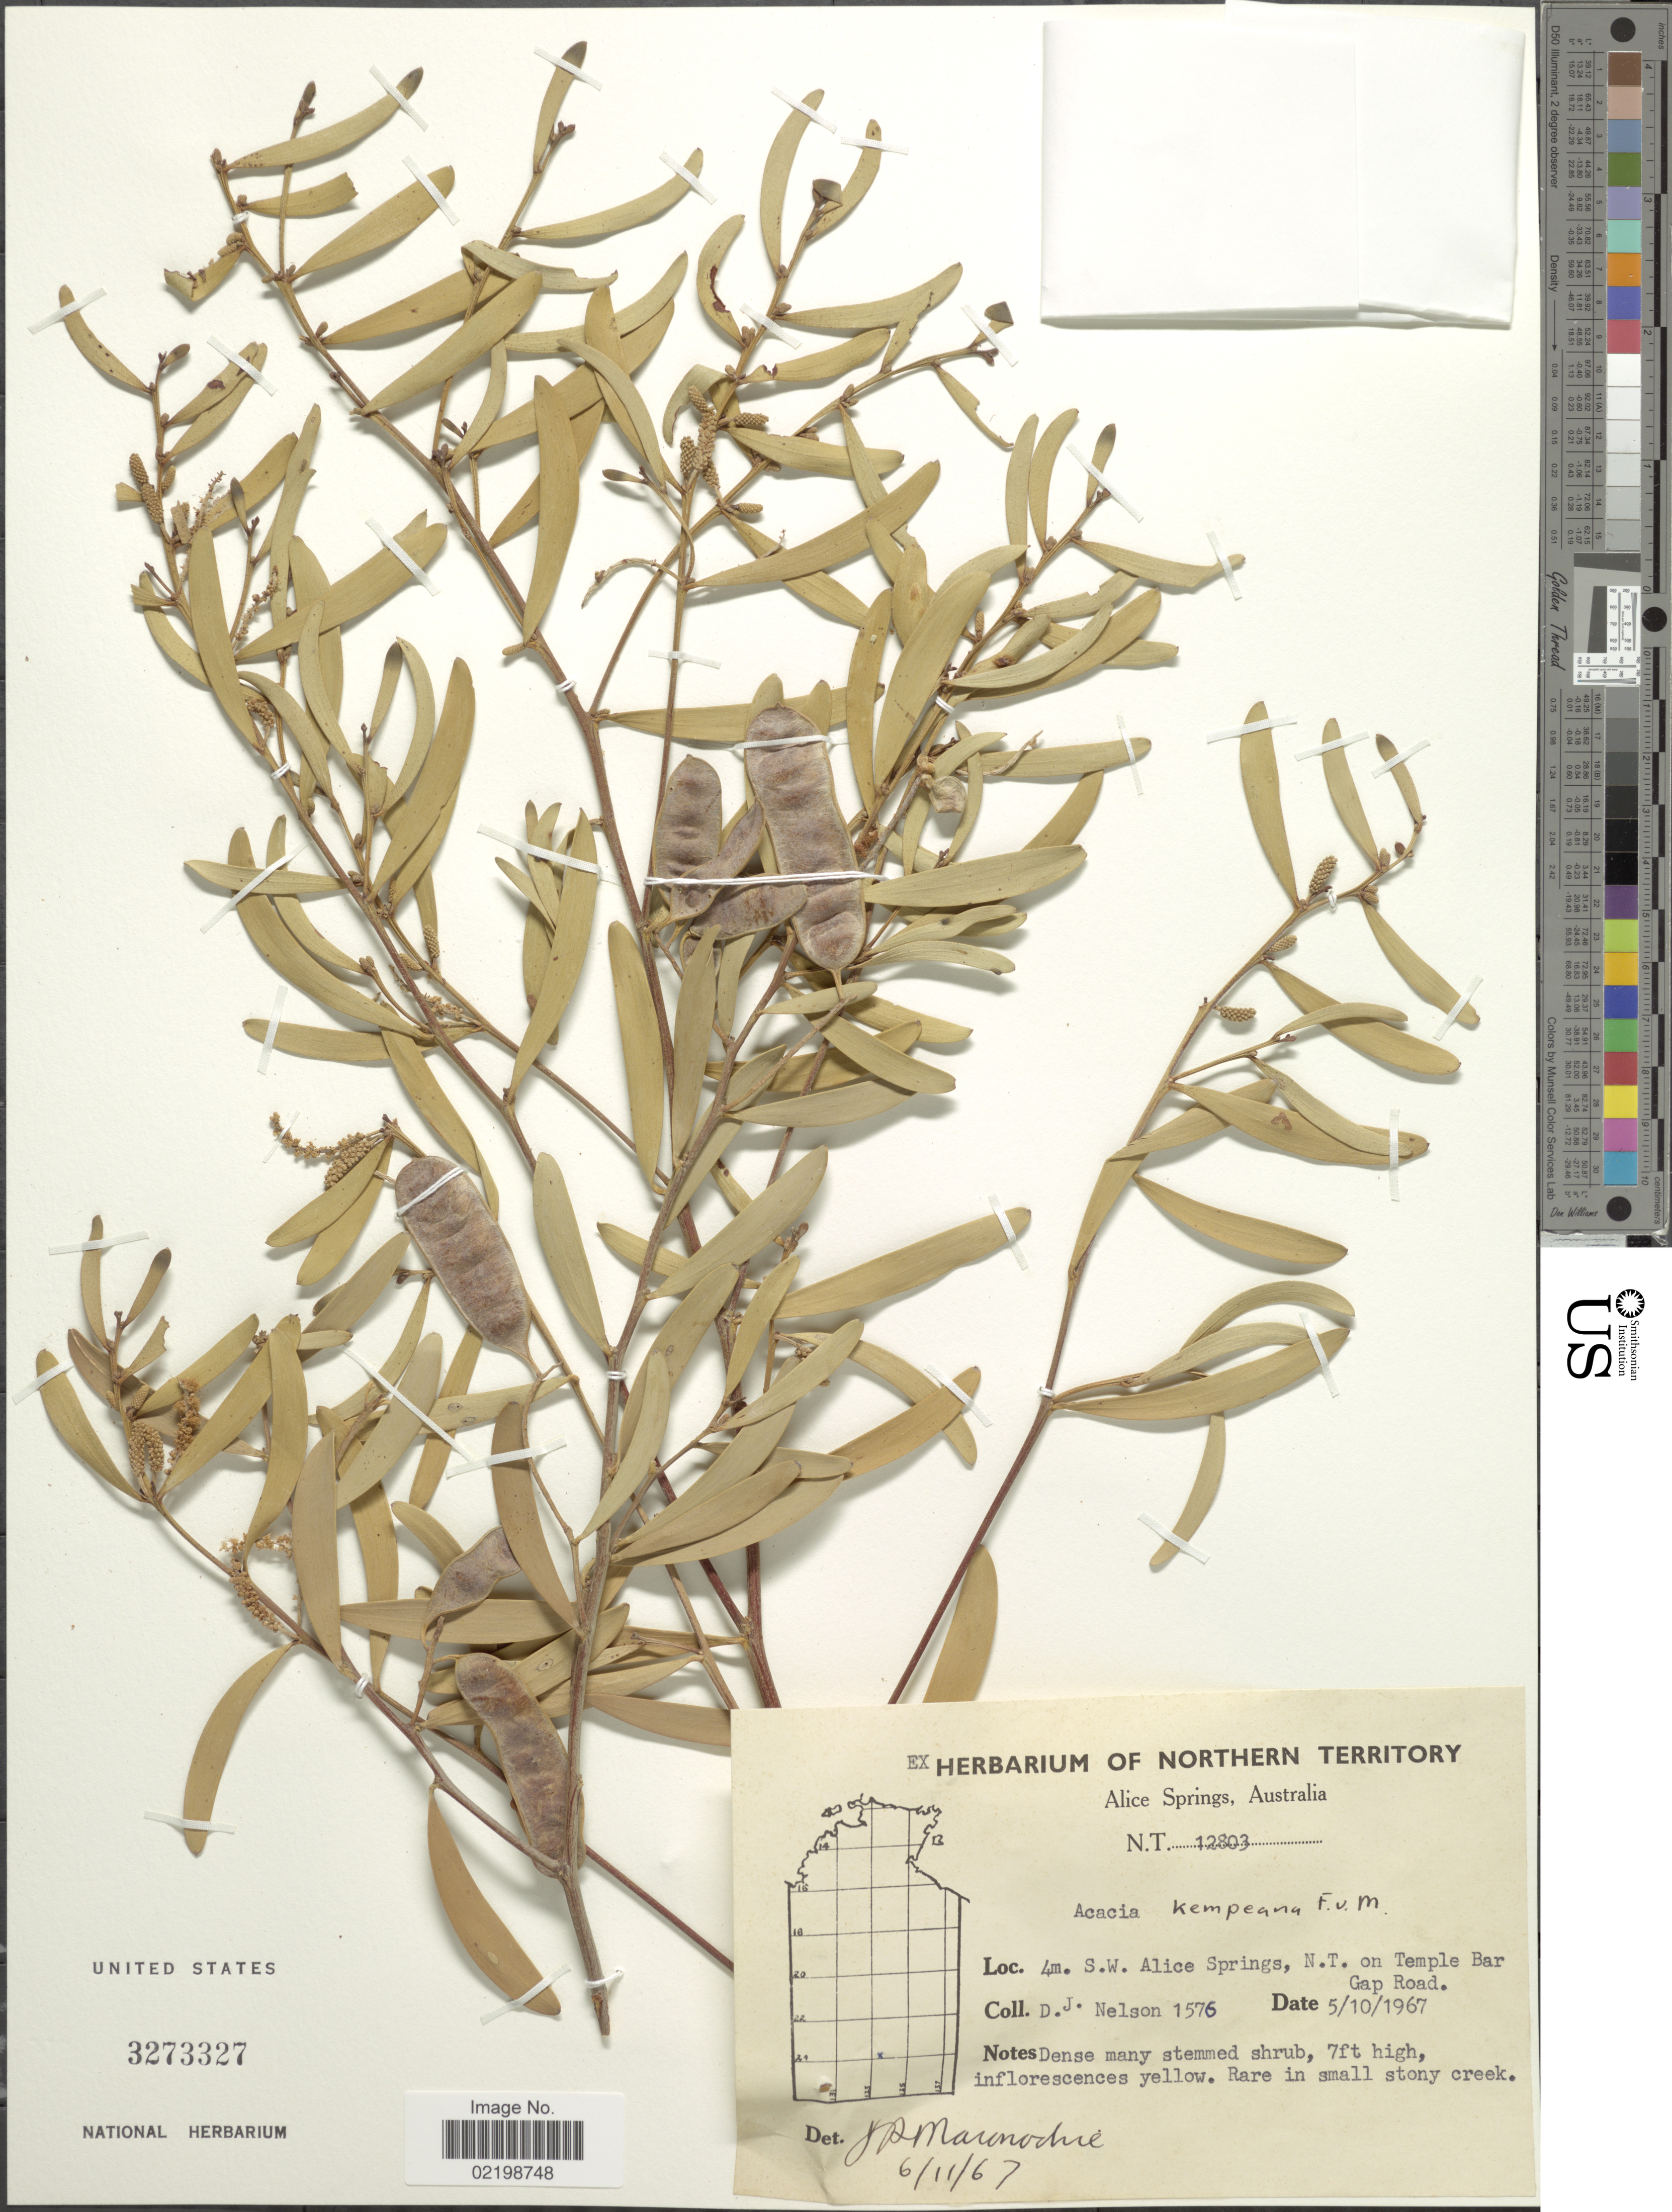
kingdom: Plantae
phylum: Tracheophyta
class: Magnoliopsida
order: Fabales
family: Fabaceae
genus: Acacia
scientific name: Acacia kempeana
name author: F. Muell.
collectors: D. J. Nelson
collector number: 1576/ NT12803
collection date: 1967-10-05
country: Australia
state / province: Northern Territory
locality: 4m. S.W. of Alice Springs., N.T. on Temple Bar Gap Road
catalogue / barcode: US 3273327